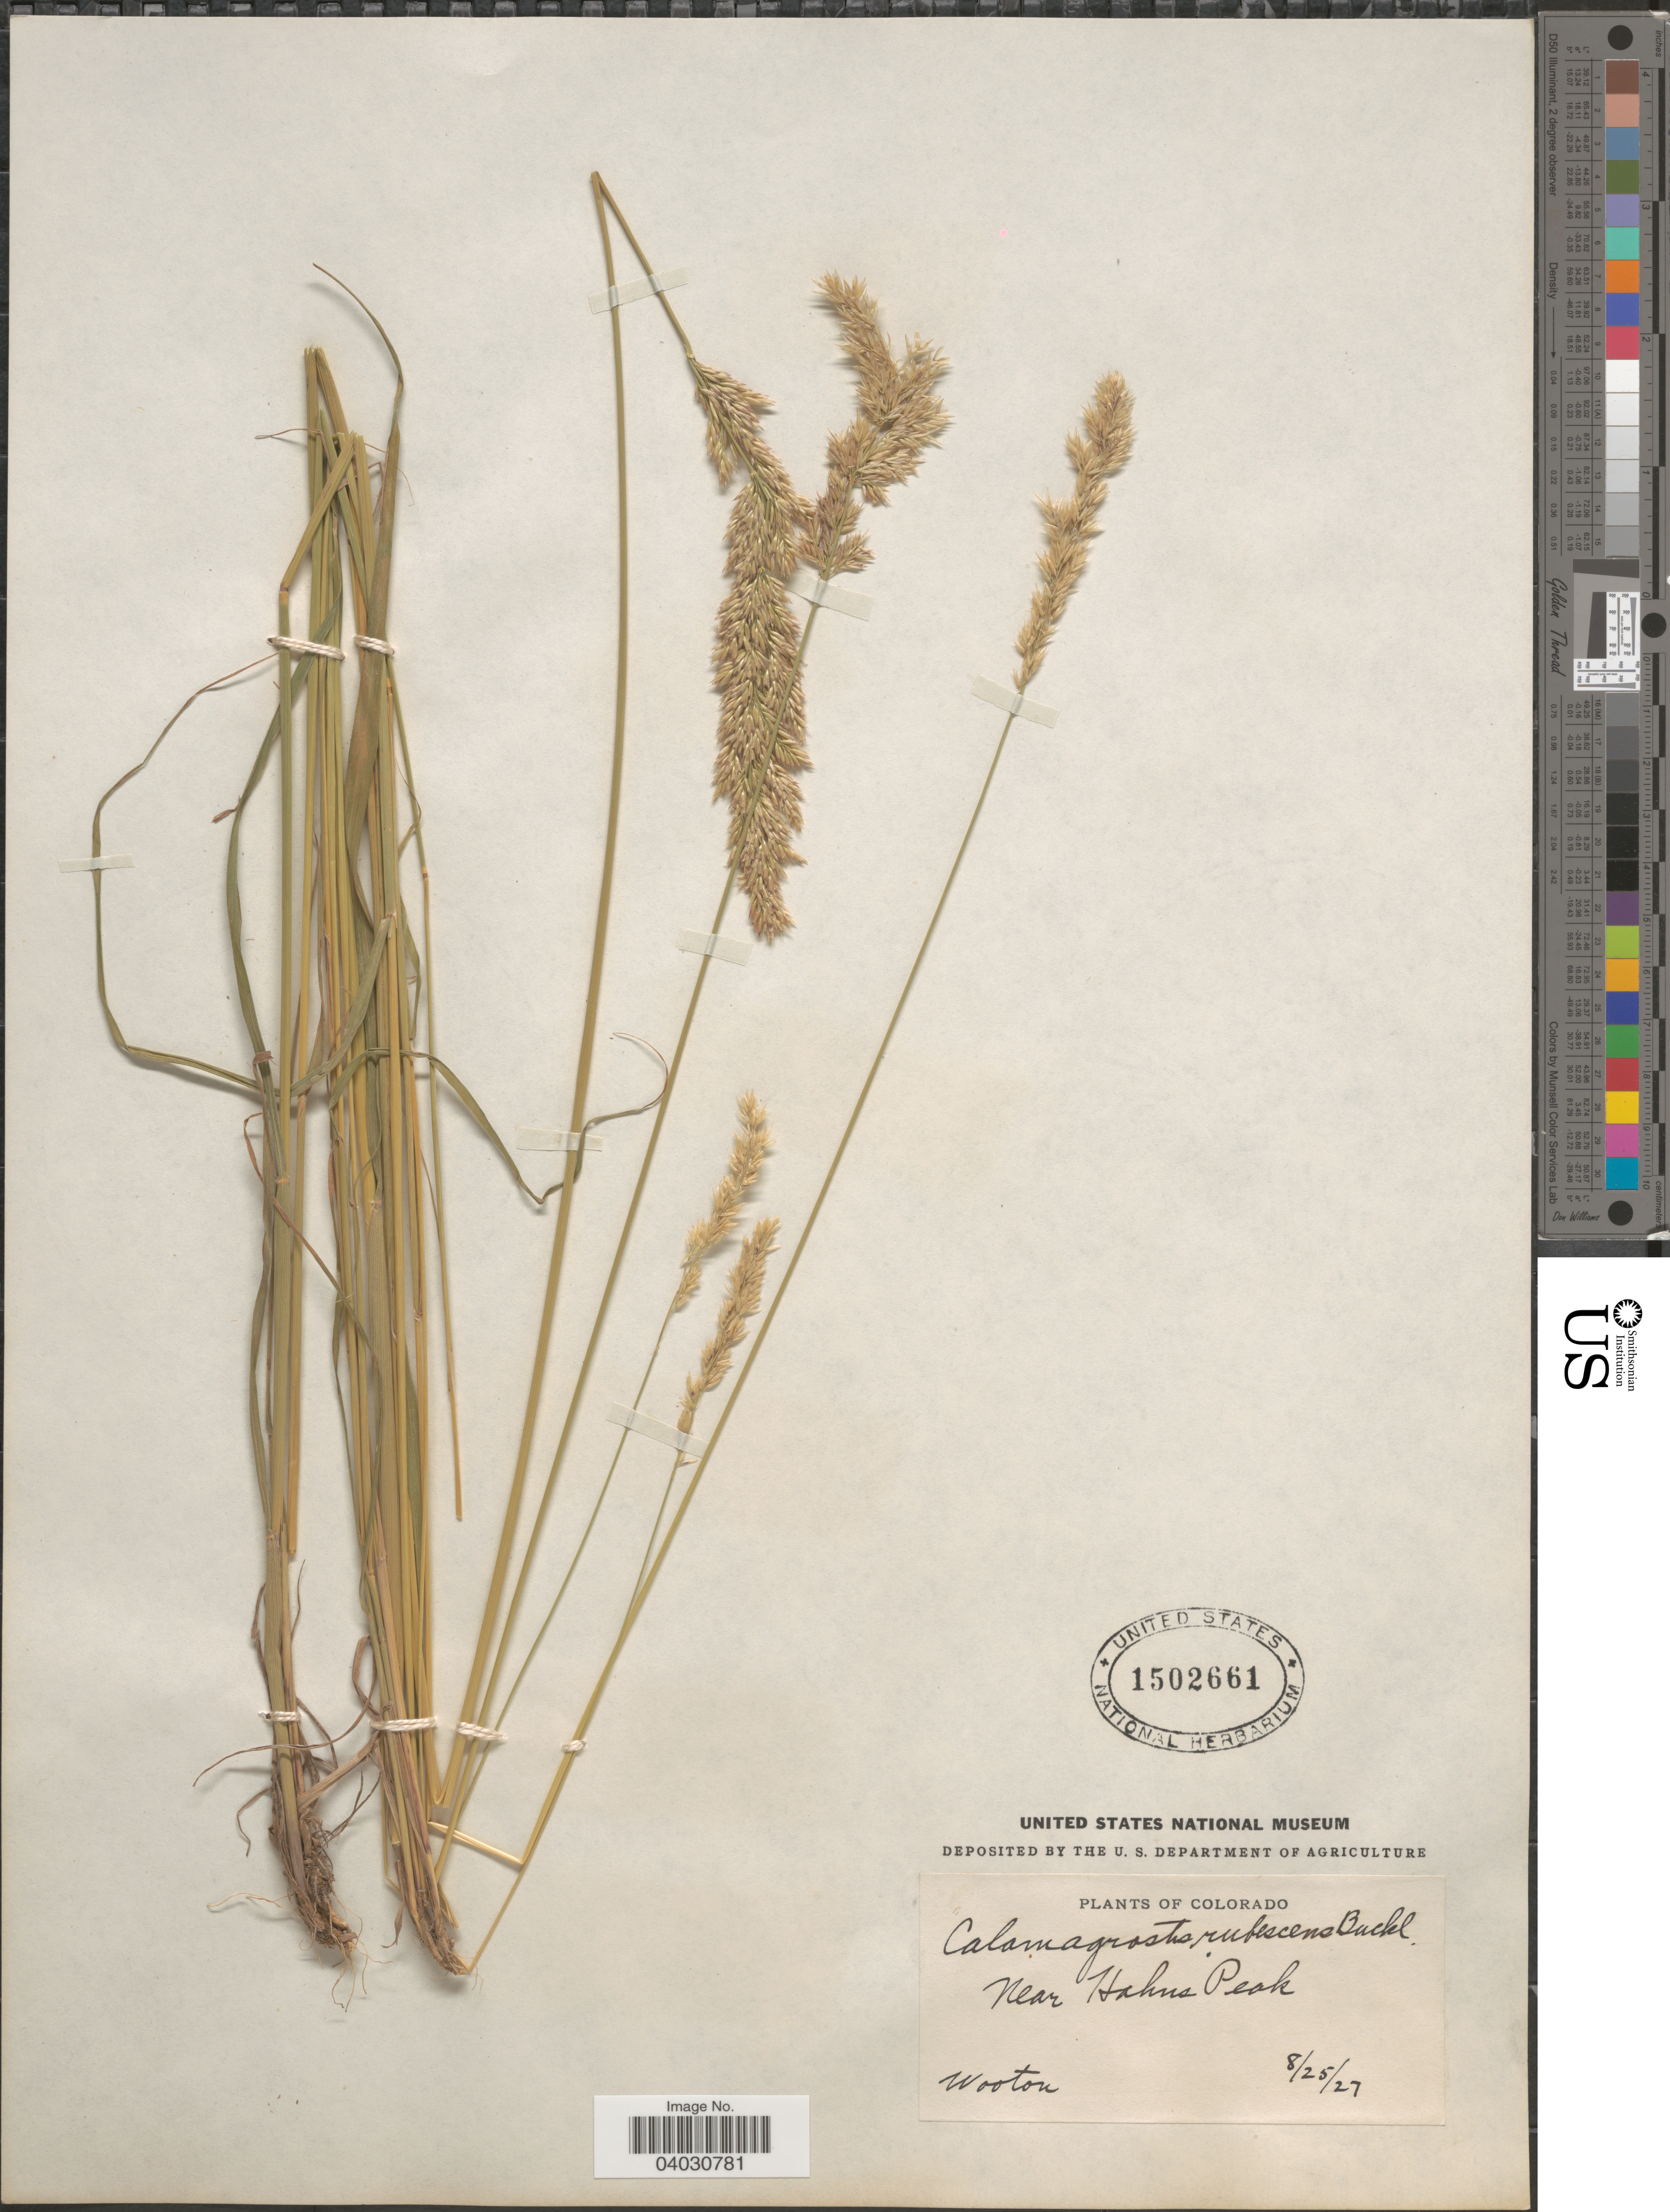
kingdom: Plantae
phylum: Tracheophyta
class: Liliopsida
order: Poales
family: Poaceae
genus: Calamagrostis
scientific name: Calamagrostis rubescens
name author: Buckley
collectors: E. O. Wooton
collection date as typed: Transcribed d/m/y: 25/8/27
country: United States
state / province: Colorado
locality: Near Hahns Peak.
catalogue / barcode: US 1502661